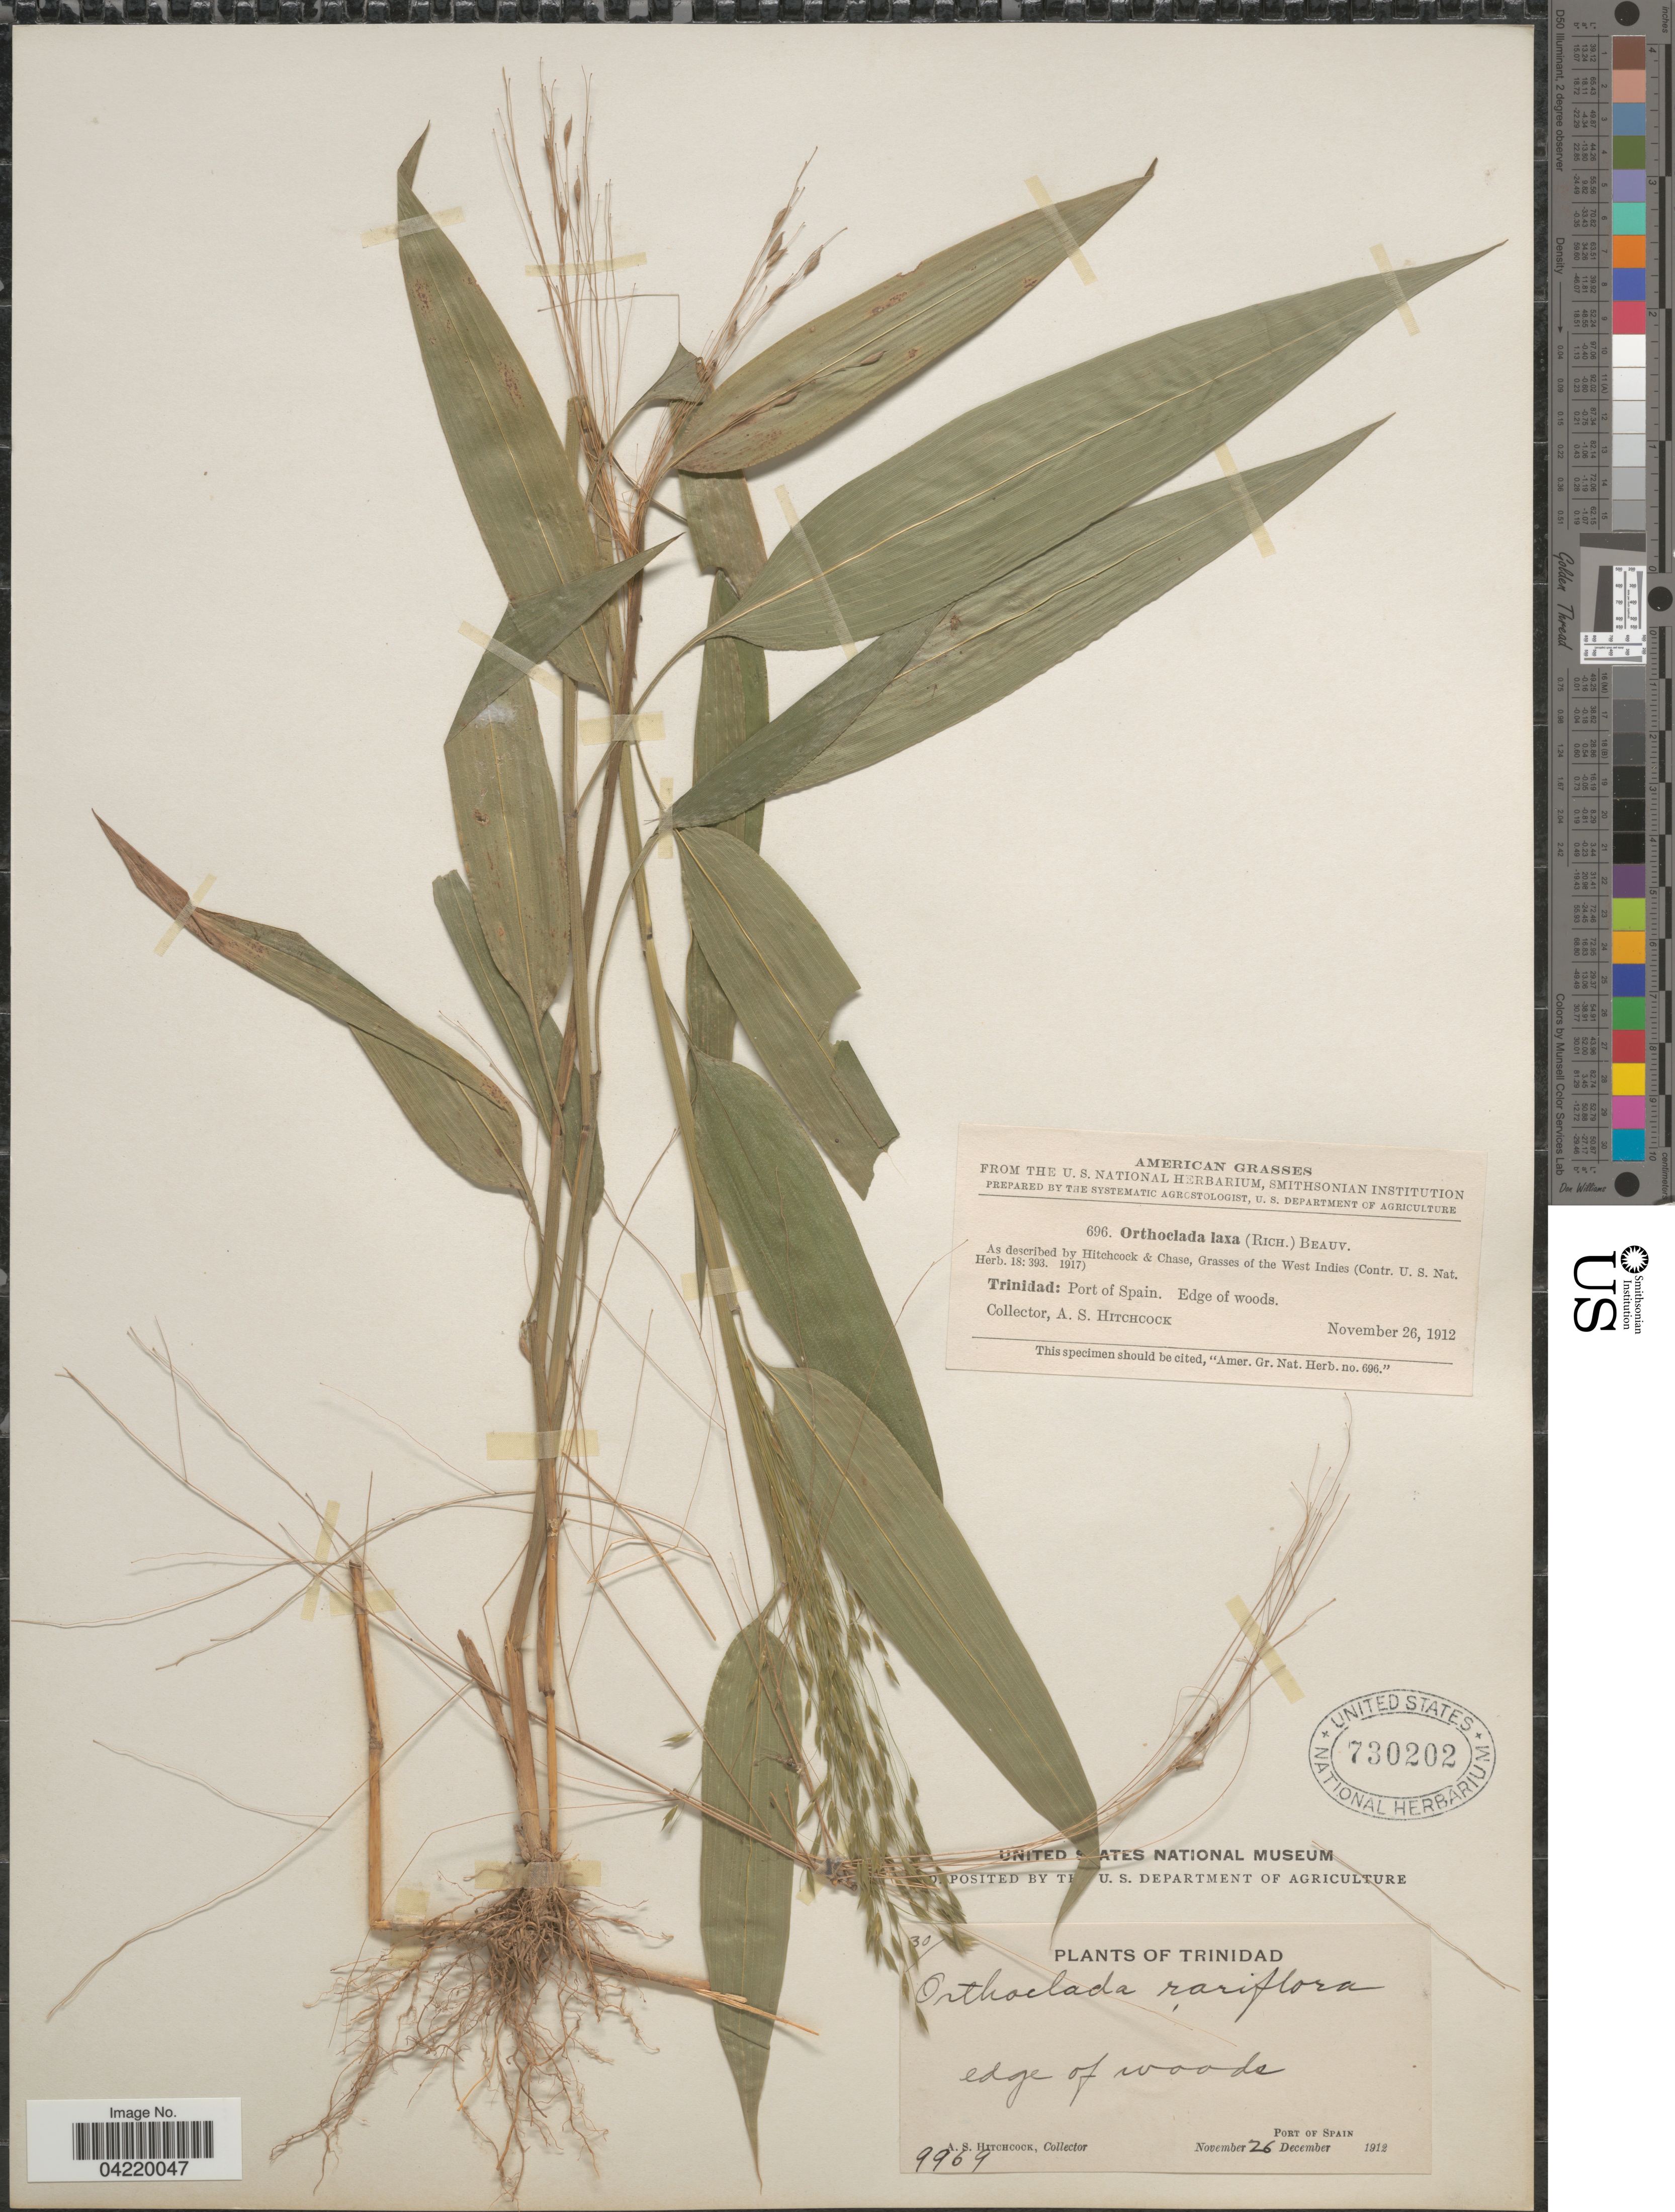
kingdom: Plantae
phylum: Tracheophyta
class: Liliopsida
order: Poales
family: Poaceae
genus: Orthoclada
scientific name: Orthoclada laxa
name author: P. Beauv.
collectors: A. S. Hitchcock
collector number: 9969/696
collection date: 1912-11-26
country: Trinidad and Tobago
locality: Trinidad. Edge of woods. Port of Spain.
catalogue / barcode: US 730202